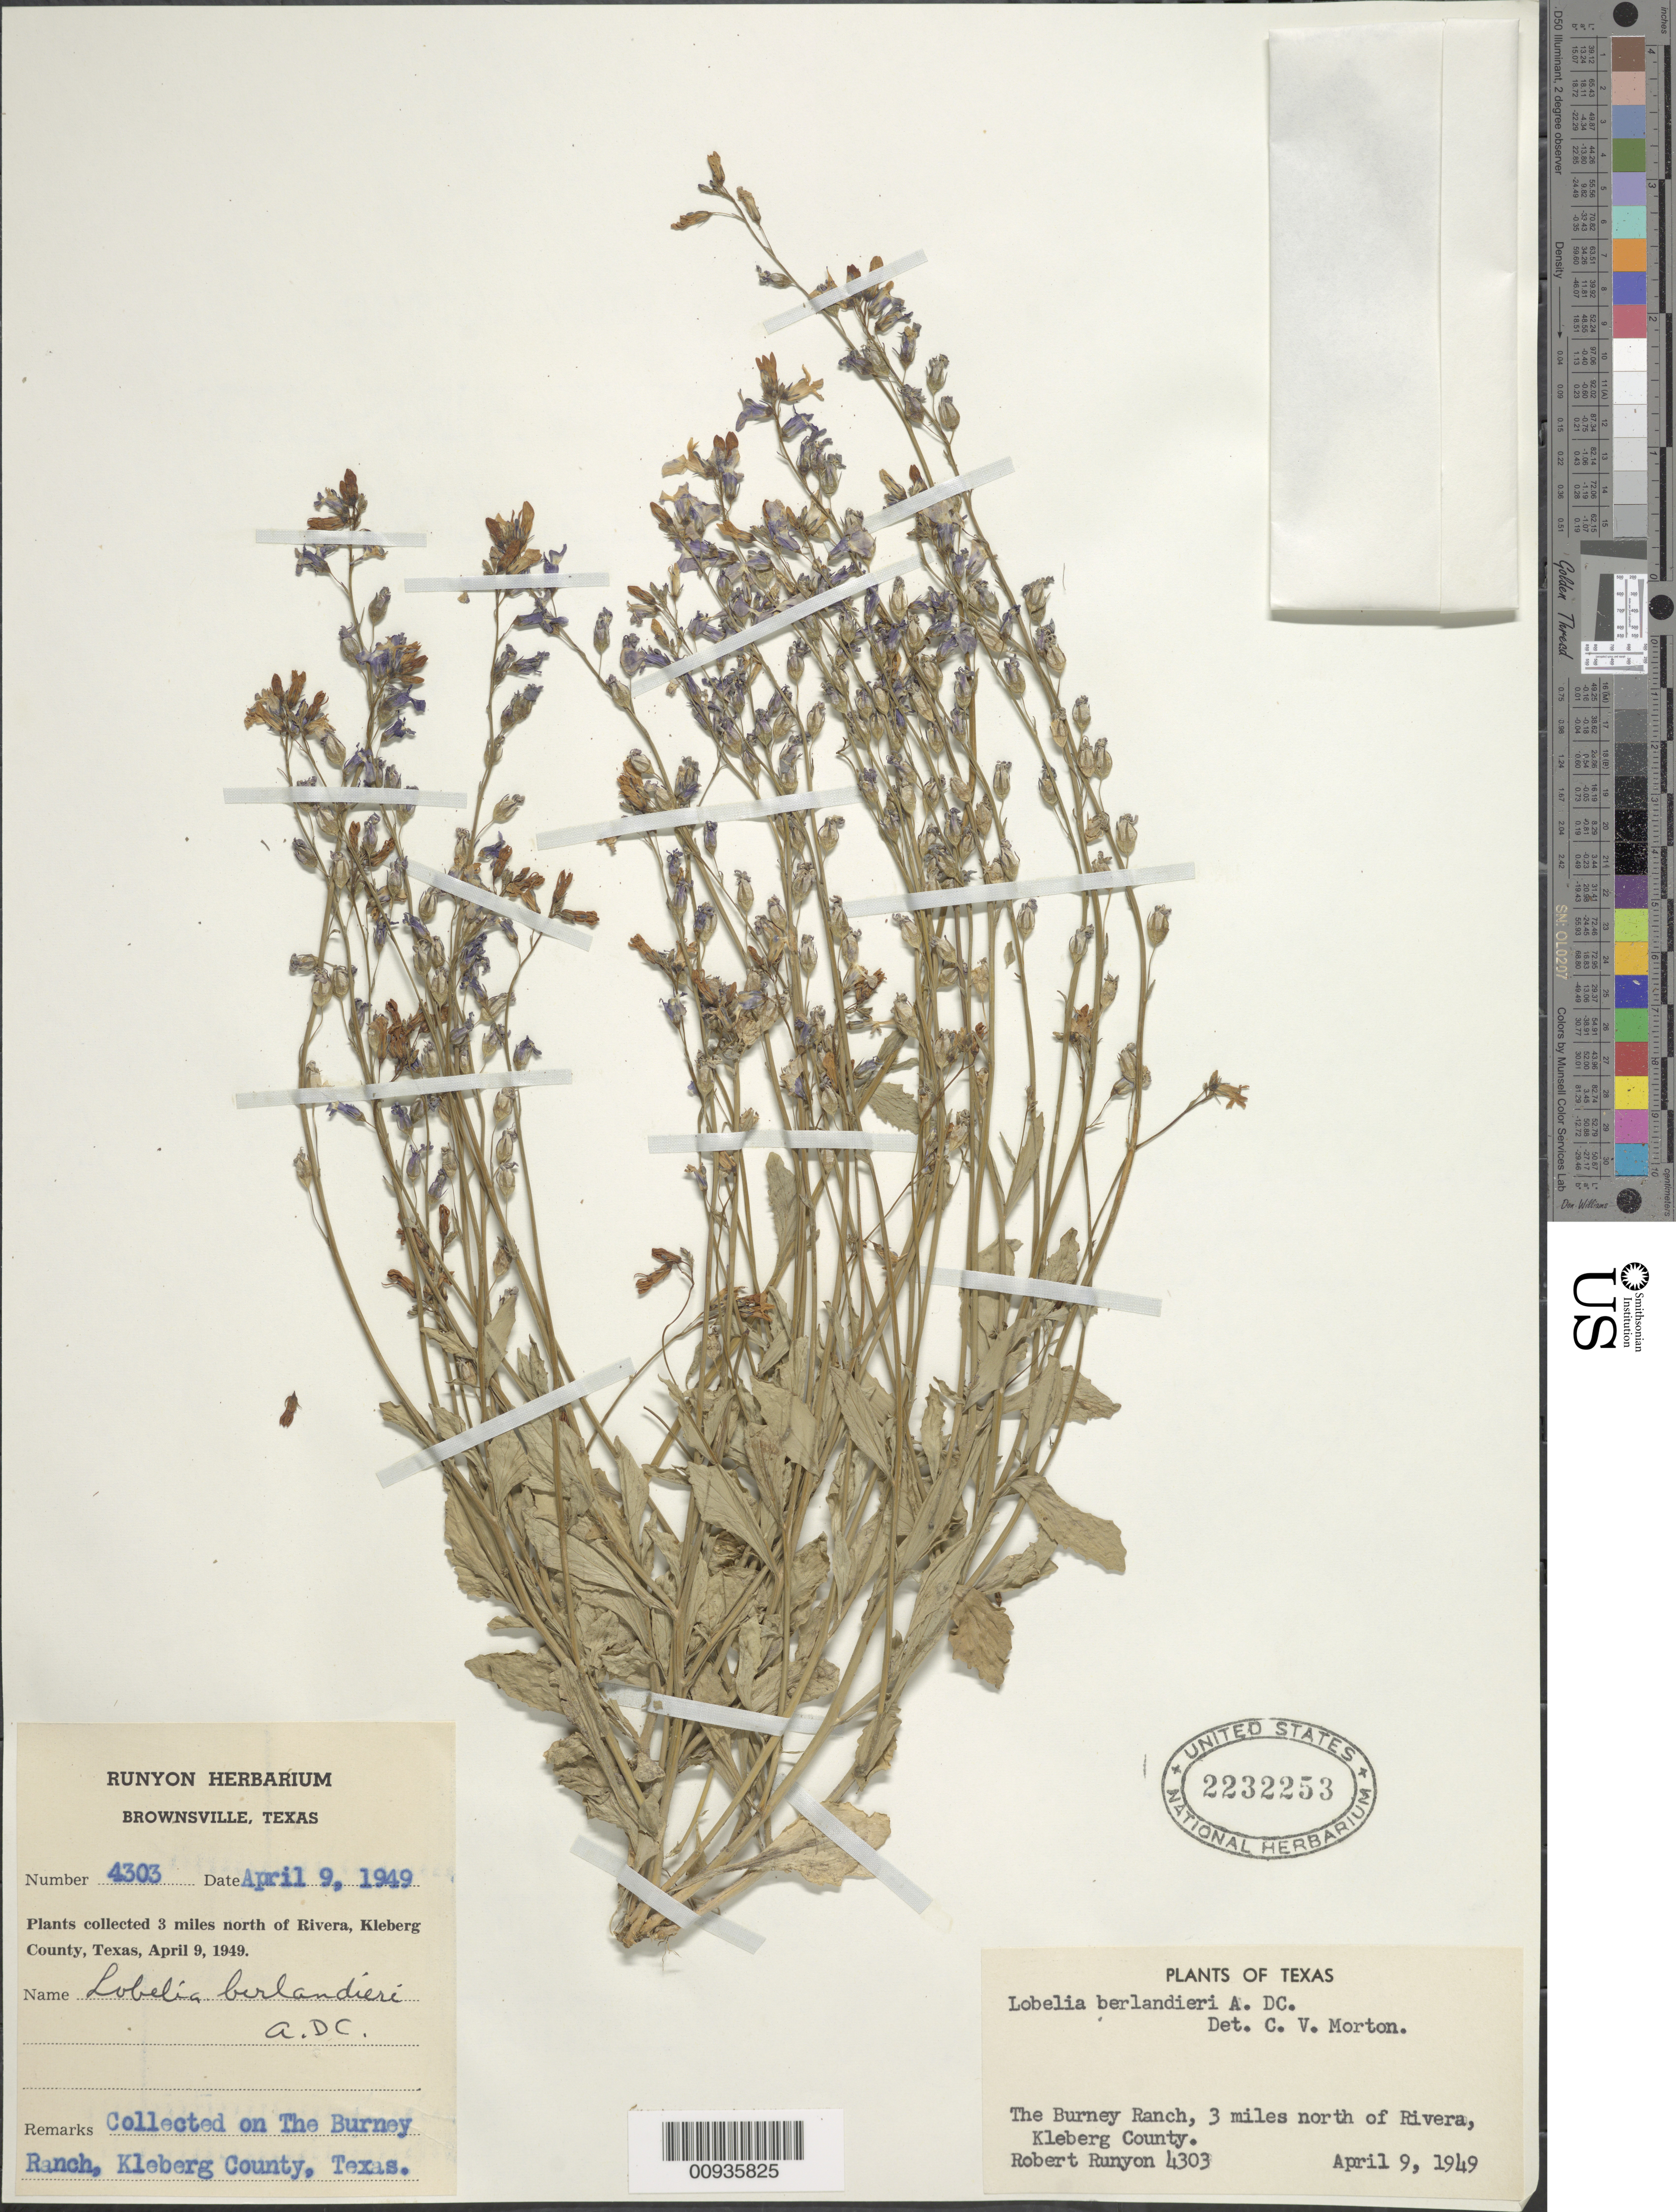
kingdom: Plantae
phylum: Tracheophyta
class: Magnoliopsida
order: Asterales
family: Campanulaceae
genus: Lobelia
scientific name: Lobelia berlandieri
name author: A. DC.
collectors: R. Runyon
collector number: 4303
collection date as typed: April 9, 1949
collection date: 1949-04-09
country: United States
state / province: Texas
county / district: Kleberg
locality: The Burney Ranch, 3 miles north of Rivera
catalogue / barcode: US 2232253